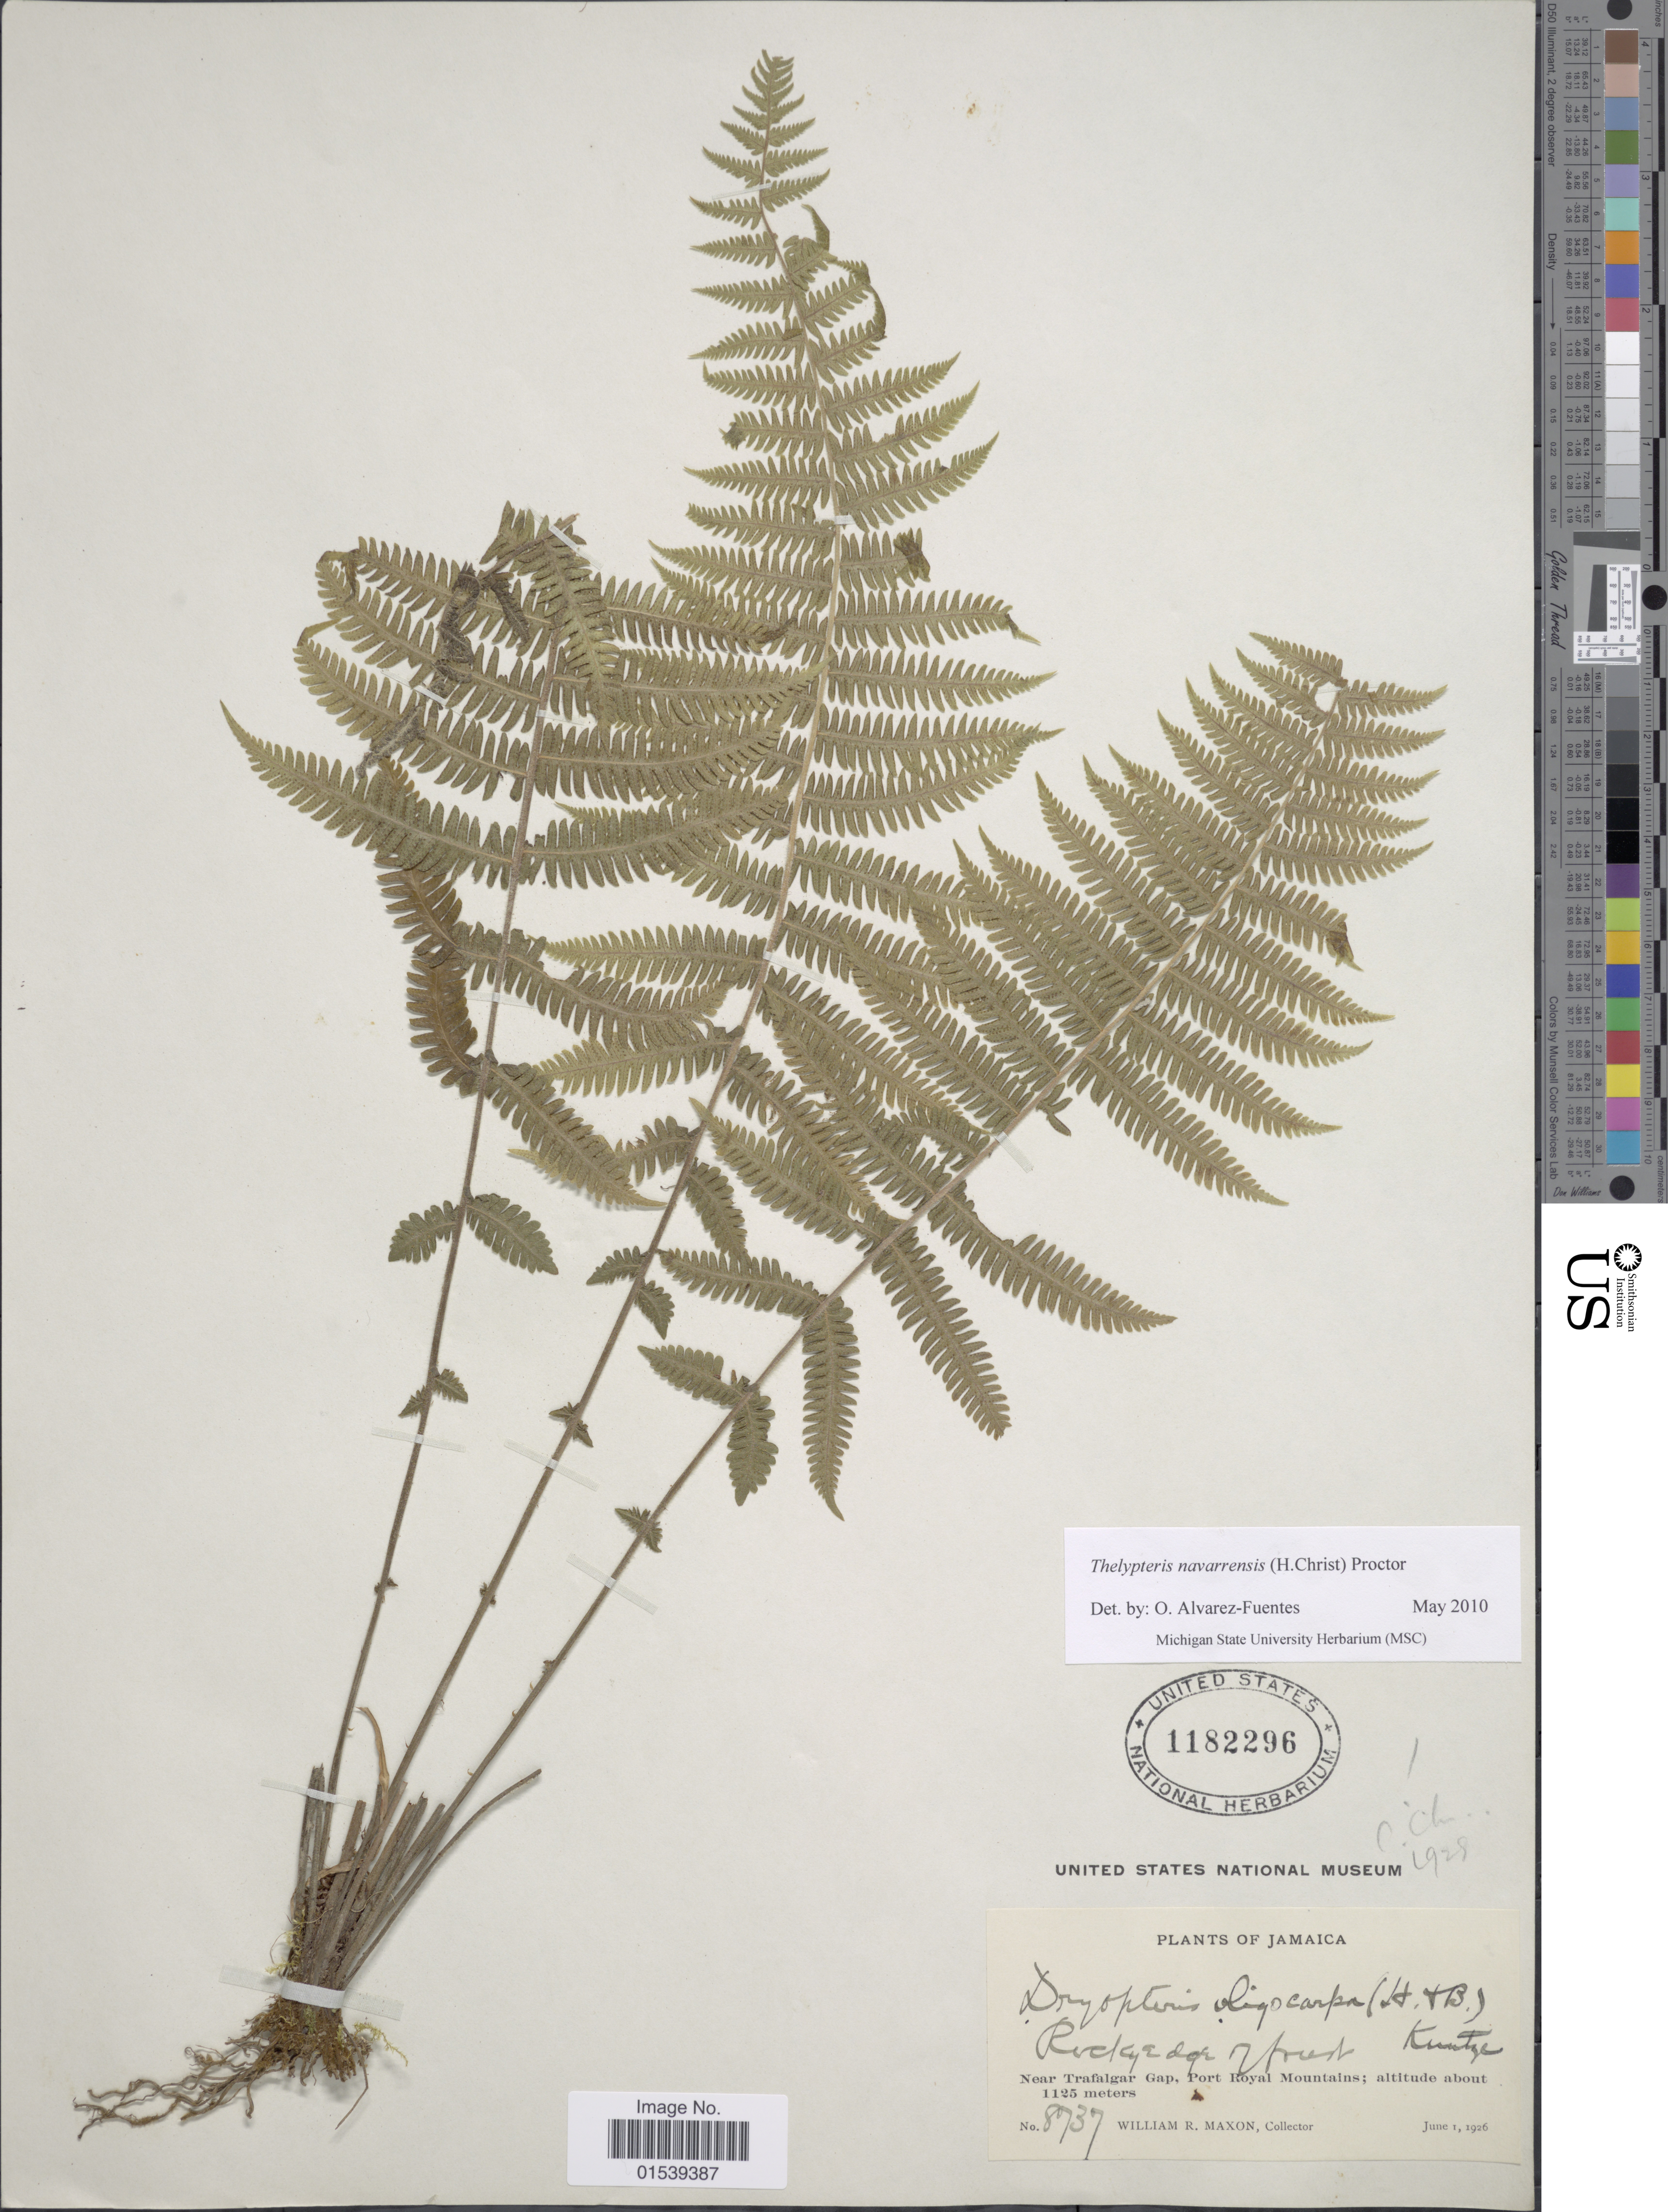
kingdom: Plantae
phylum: Tracheophyta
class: Polypodiopsida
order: Polypodiales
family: Thelypteridaceae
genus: Amauropelta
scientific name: Amauropelta navarrensis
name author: (C. Chr.) Pic. Serm.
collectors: W. R. Maxon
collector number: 8737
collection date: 1926-06-01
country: Jamaica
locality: Near Trafalgar Gap, Port Royal Mountains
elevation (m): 1125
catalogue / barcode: US 1182296